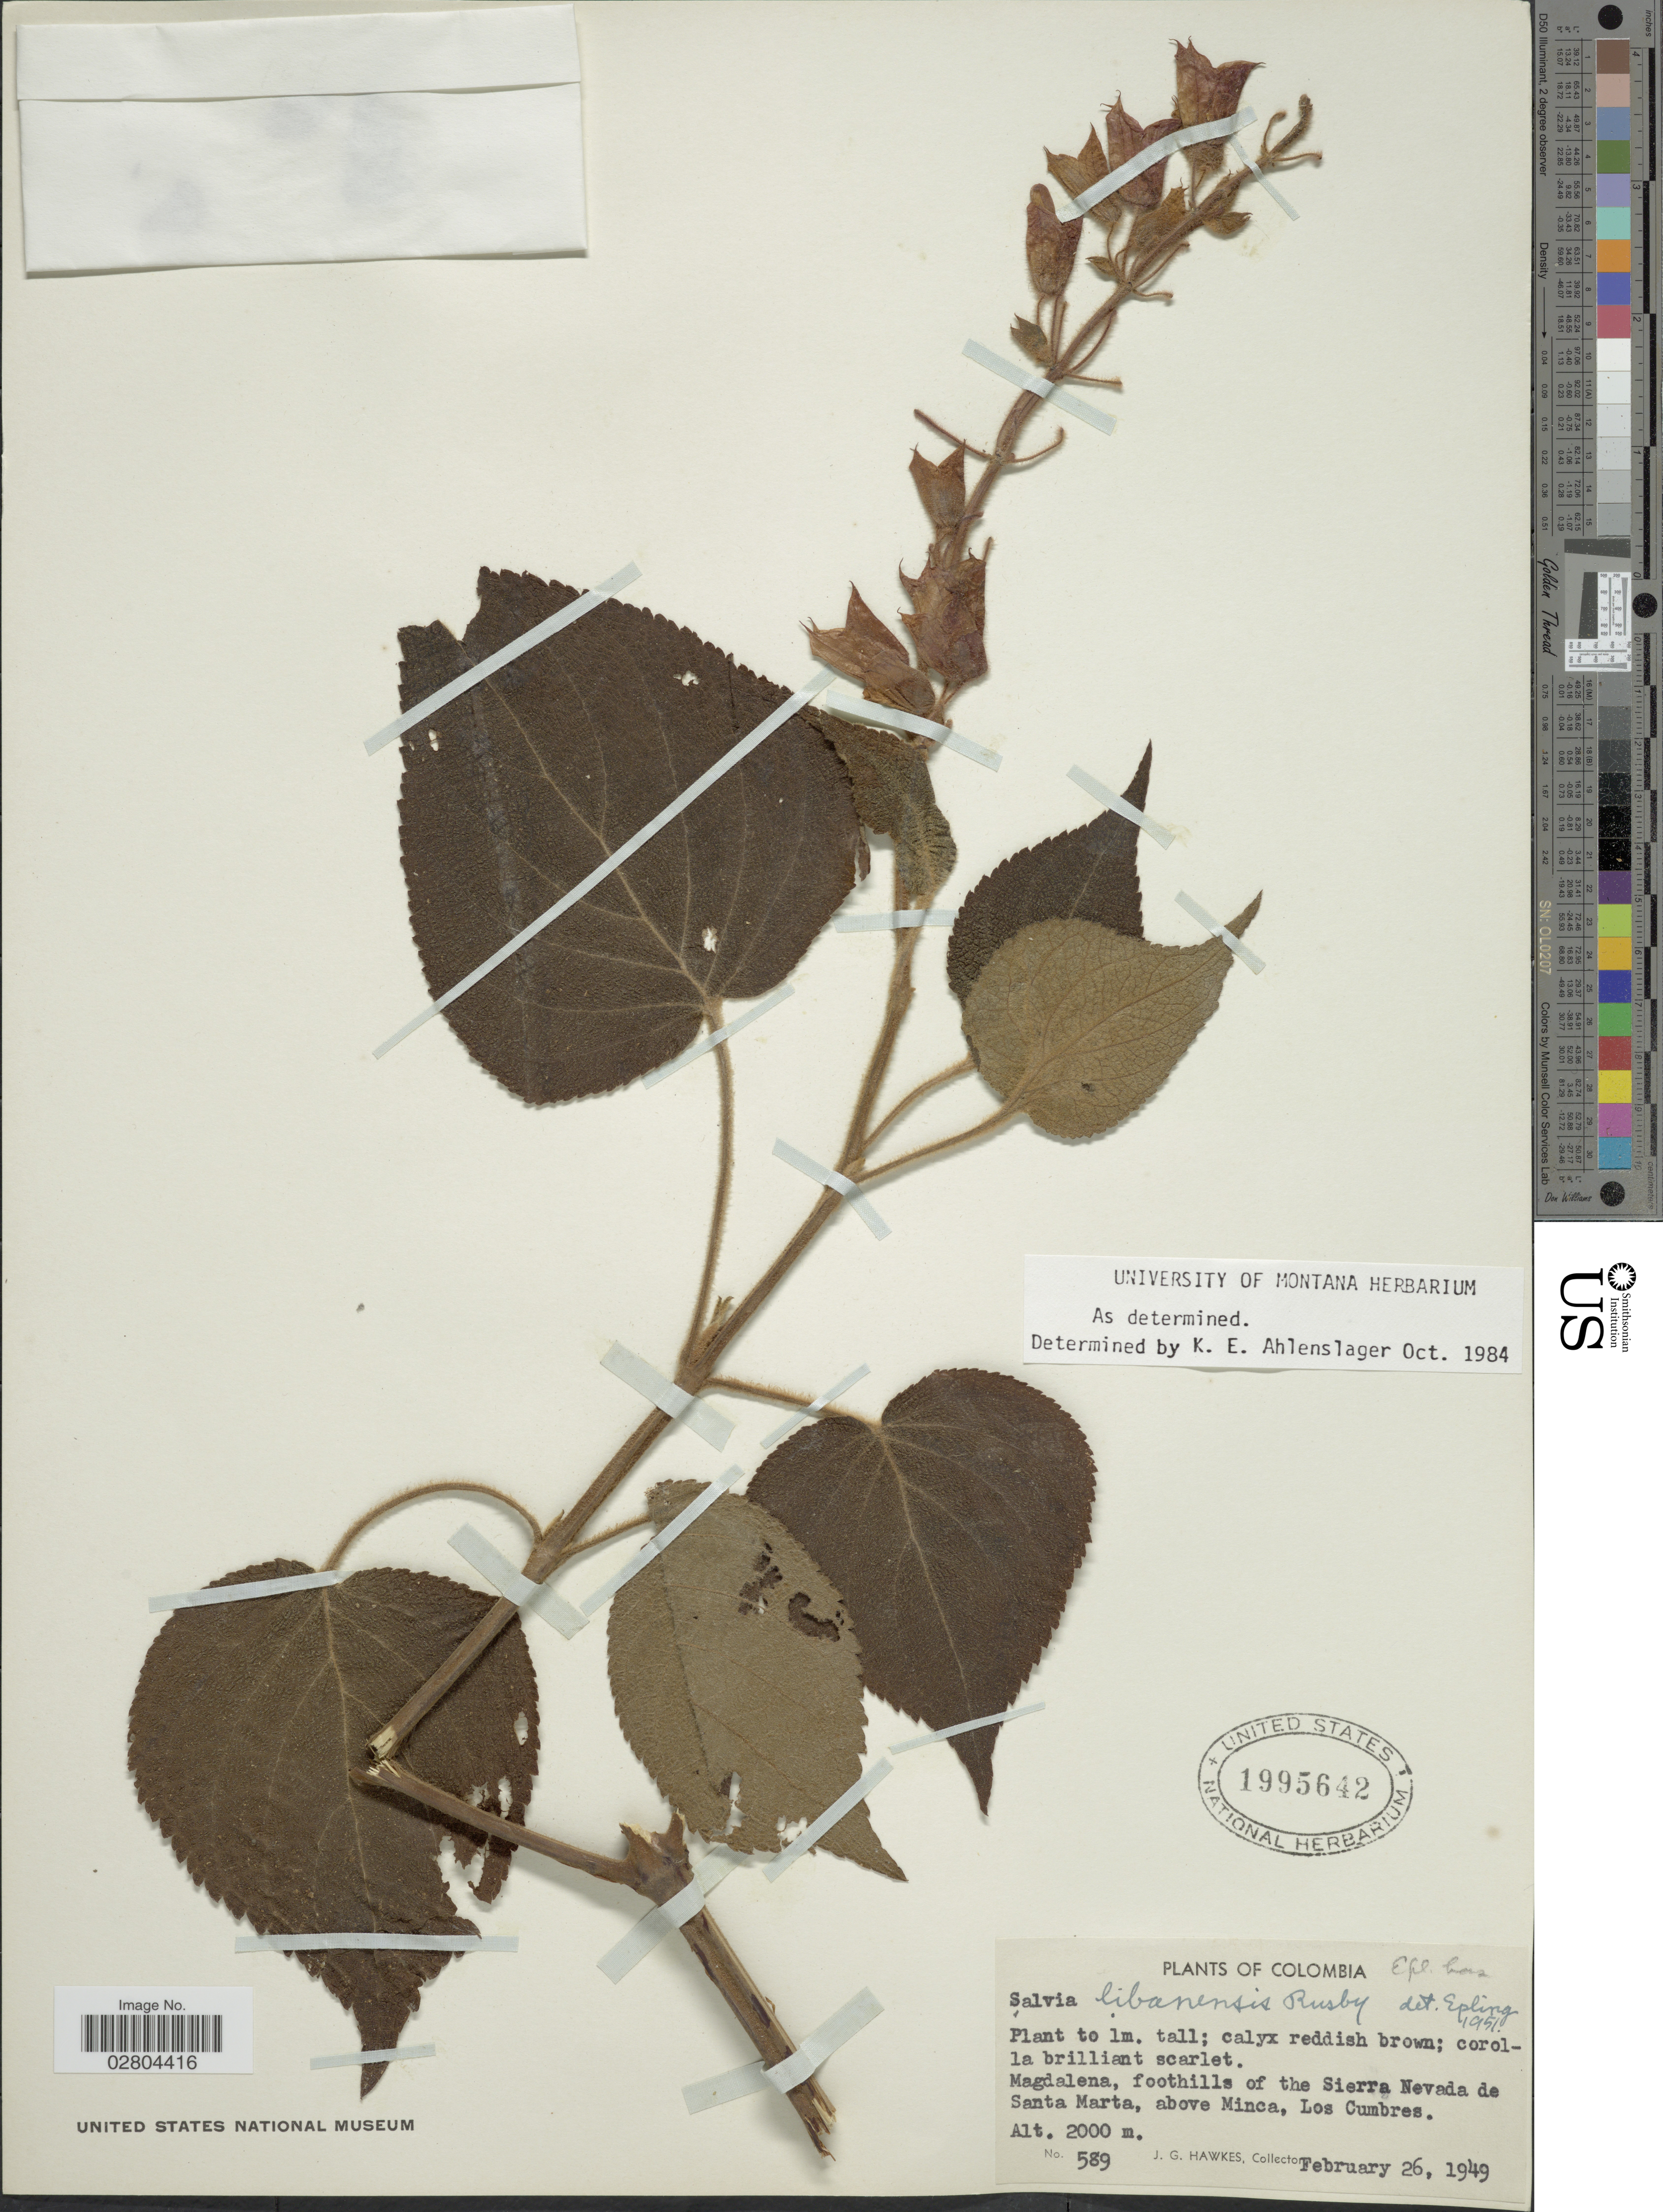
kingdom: Plantae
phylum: Tracheophyta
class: Magnoliopsida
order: Lamiales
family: Lamiaceae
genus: Salvia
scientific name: Salvia libanensis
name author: Rusby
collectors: J. Hawkes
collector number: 589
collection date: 1949-02-26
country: Colombia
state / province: Magdalena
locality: Magdalena, foothills of the Sierra Nevada de Santa Marta, above Minca, Los Cumbres.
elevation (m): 2000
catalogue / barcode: US 1995642